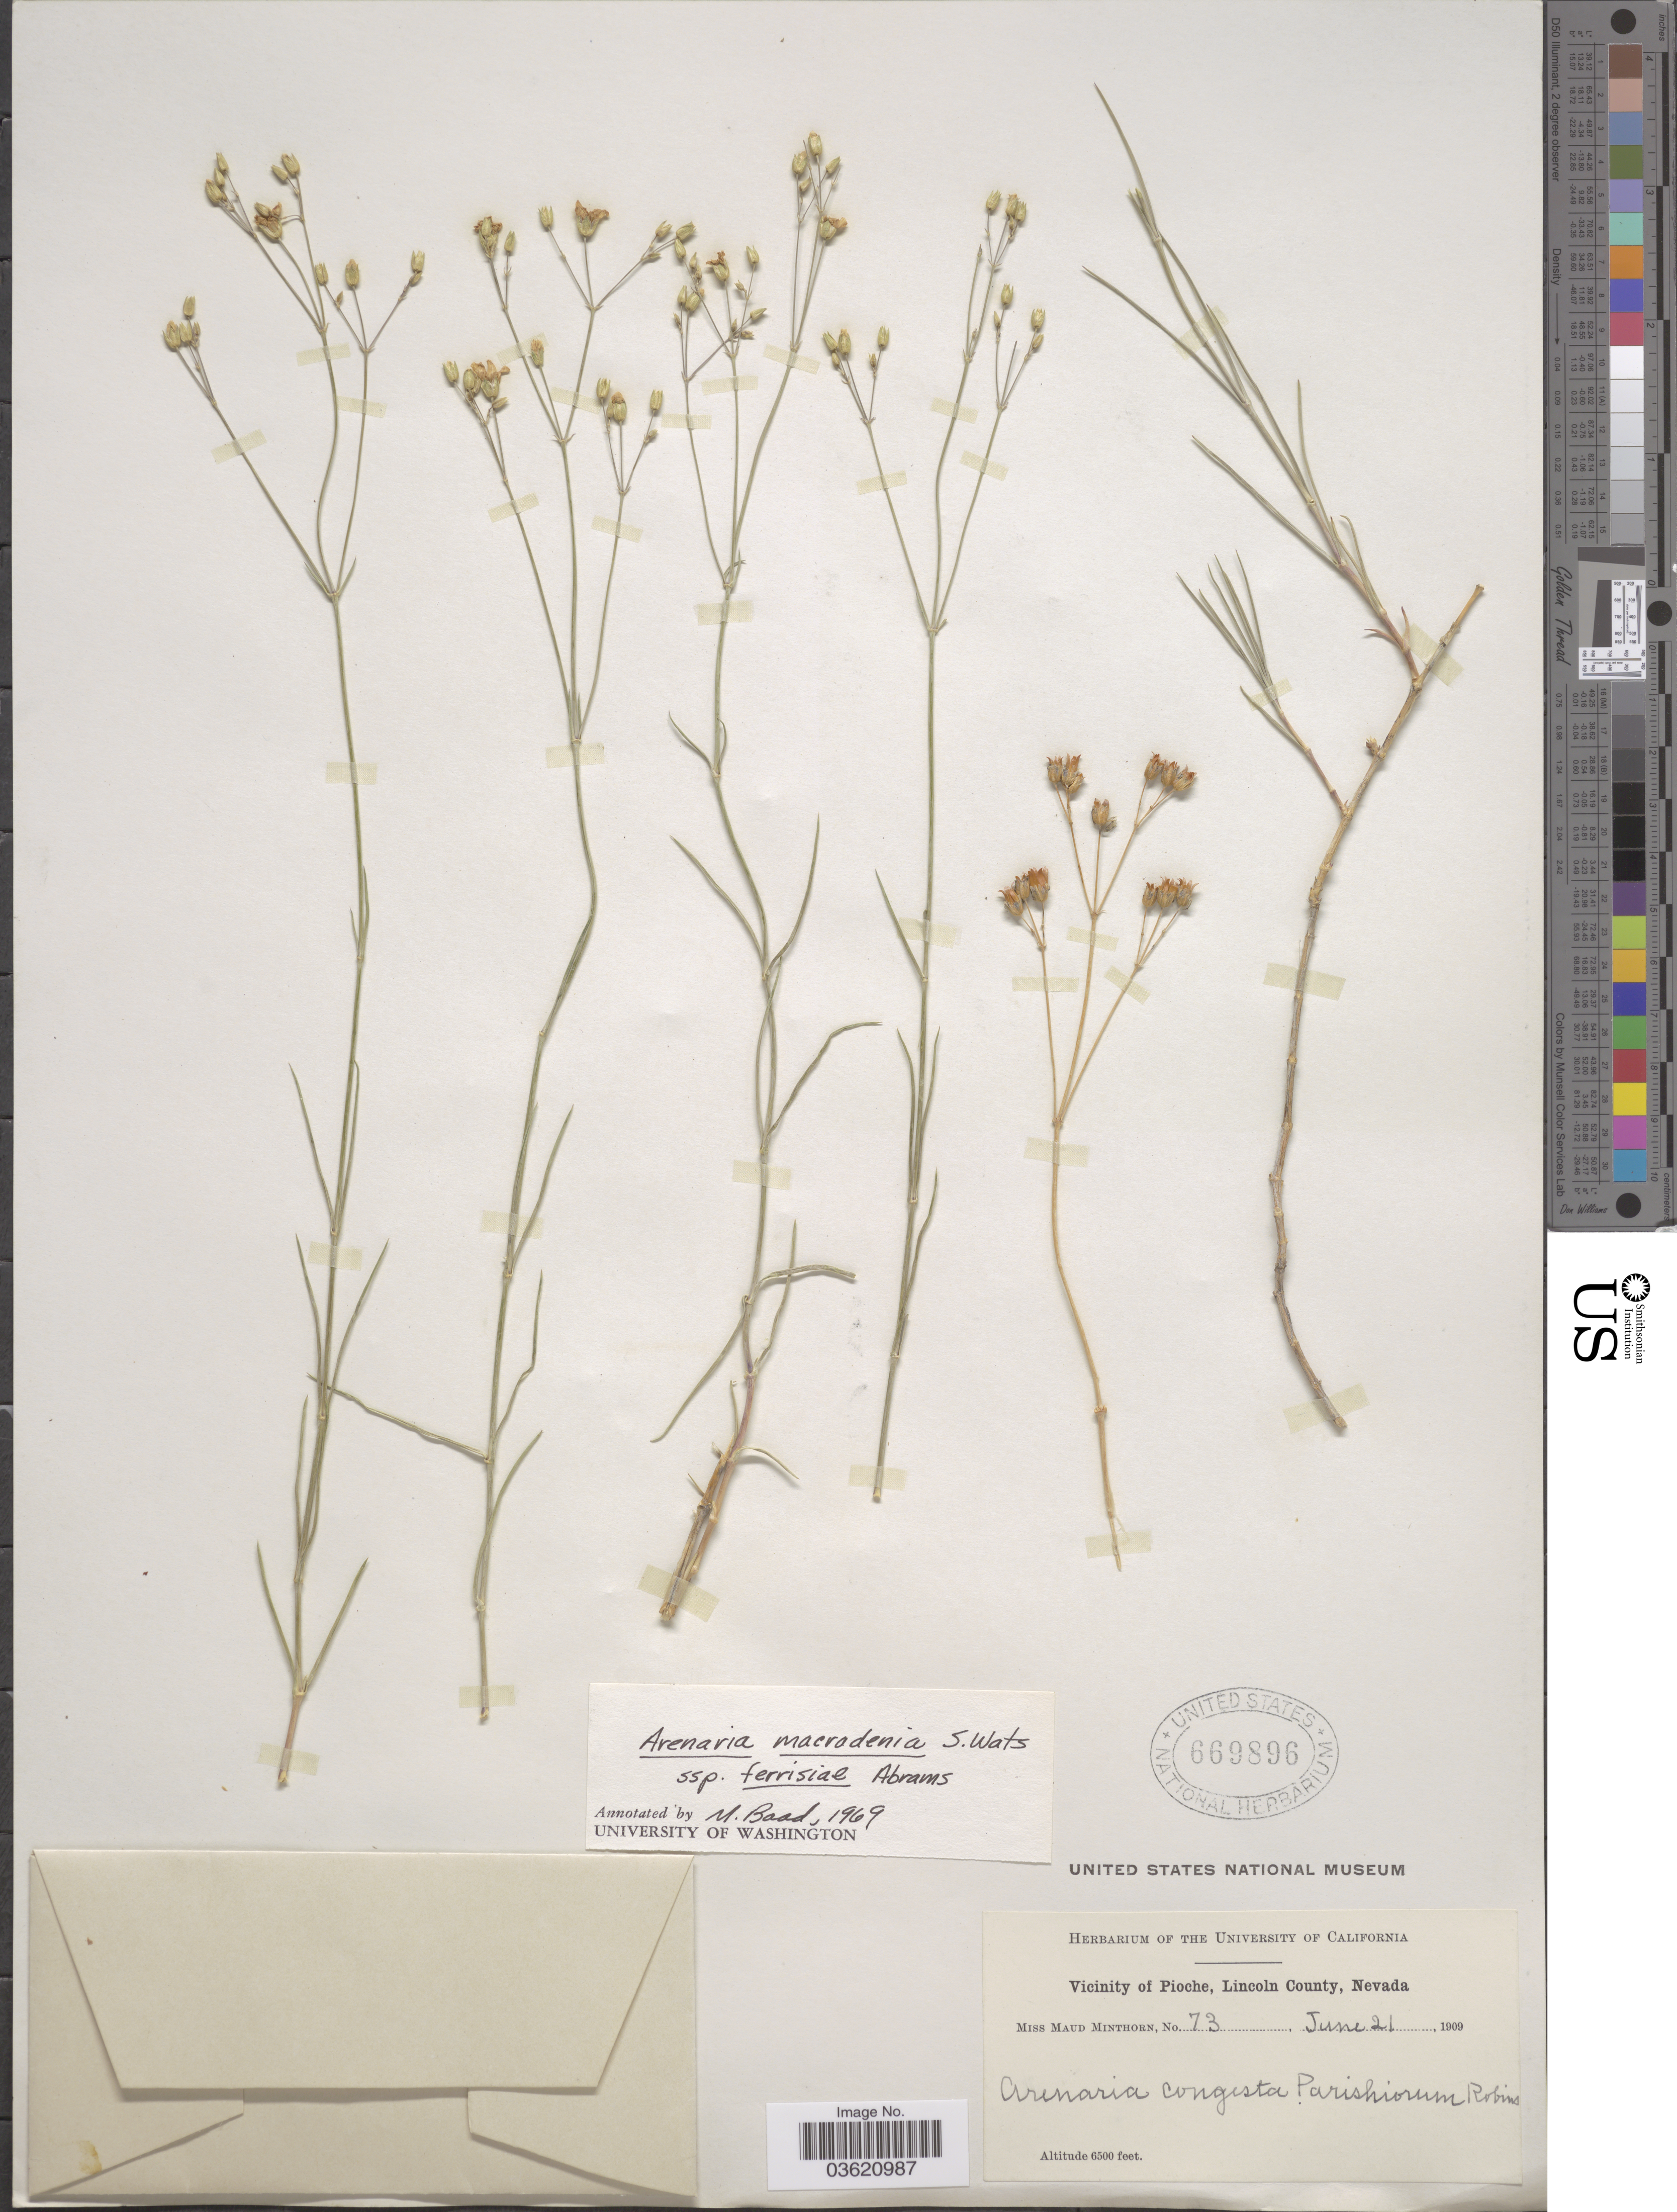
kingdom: Plantae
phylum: Tracheophyta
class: Magnoliopsida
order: Caryophyllales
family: Caryophyllaceae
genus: Eremogone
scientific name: Eremogone ferrisiae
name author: (Abrams) R.L. Hartm. & Rabeler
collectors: M. Minthorn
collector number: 73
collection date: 1909-06-21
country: United States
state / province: Nevada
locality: Vicinity of Pioche, Lincoln County.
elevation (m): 1981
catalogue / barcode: US 669896